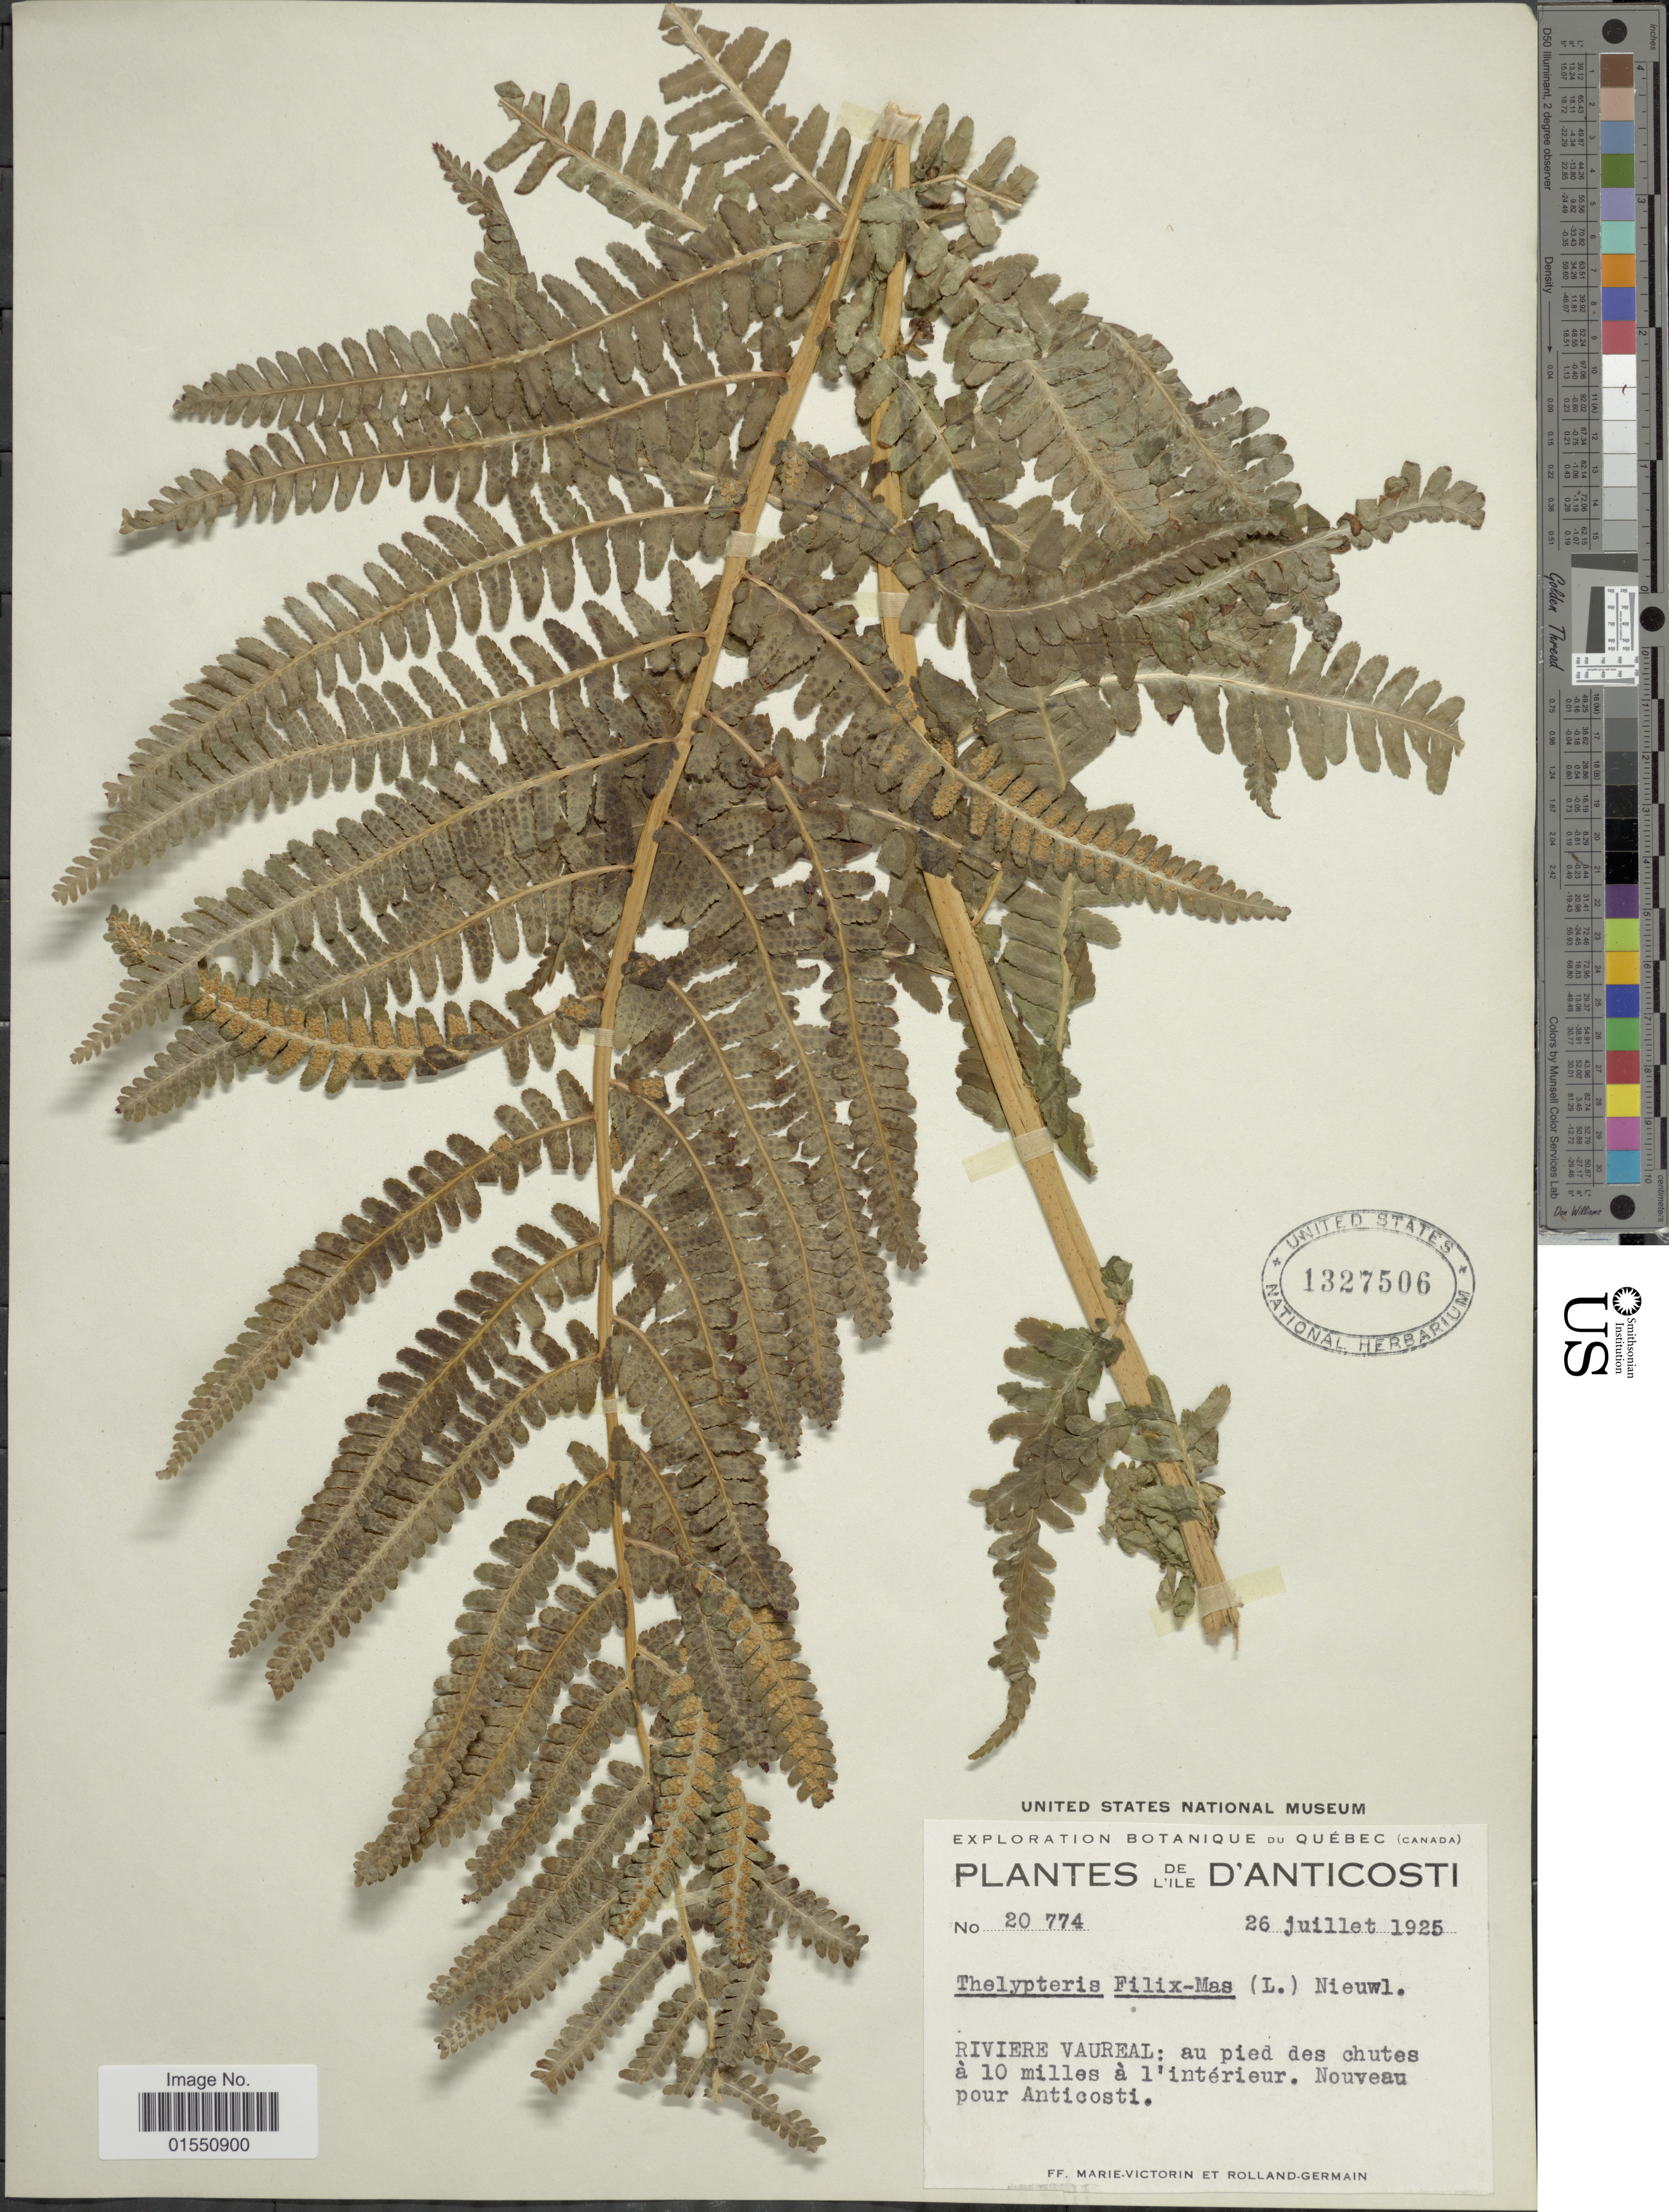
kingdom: Plantae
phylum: Tracheophyta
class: Polypodiopsida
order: Polypodiales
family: Dryopteridaceae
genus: Dryopteris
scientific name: Dryopteris filix-mas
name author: (L.) Schott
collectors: Fr. Marie-Victorin & Rolland-Germain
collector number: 20774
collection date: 1925-07-26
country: Canada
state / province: Quebec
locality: L'ile D'Anticosti. Riviere Vaureal'au pied des chutes à 10 miles à l'intérieur. Nouveau pour Anticosti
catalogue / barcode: US 1327506